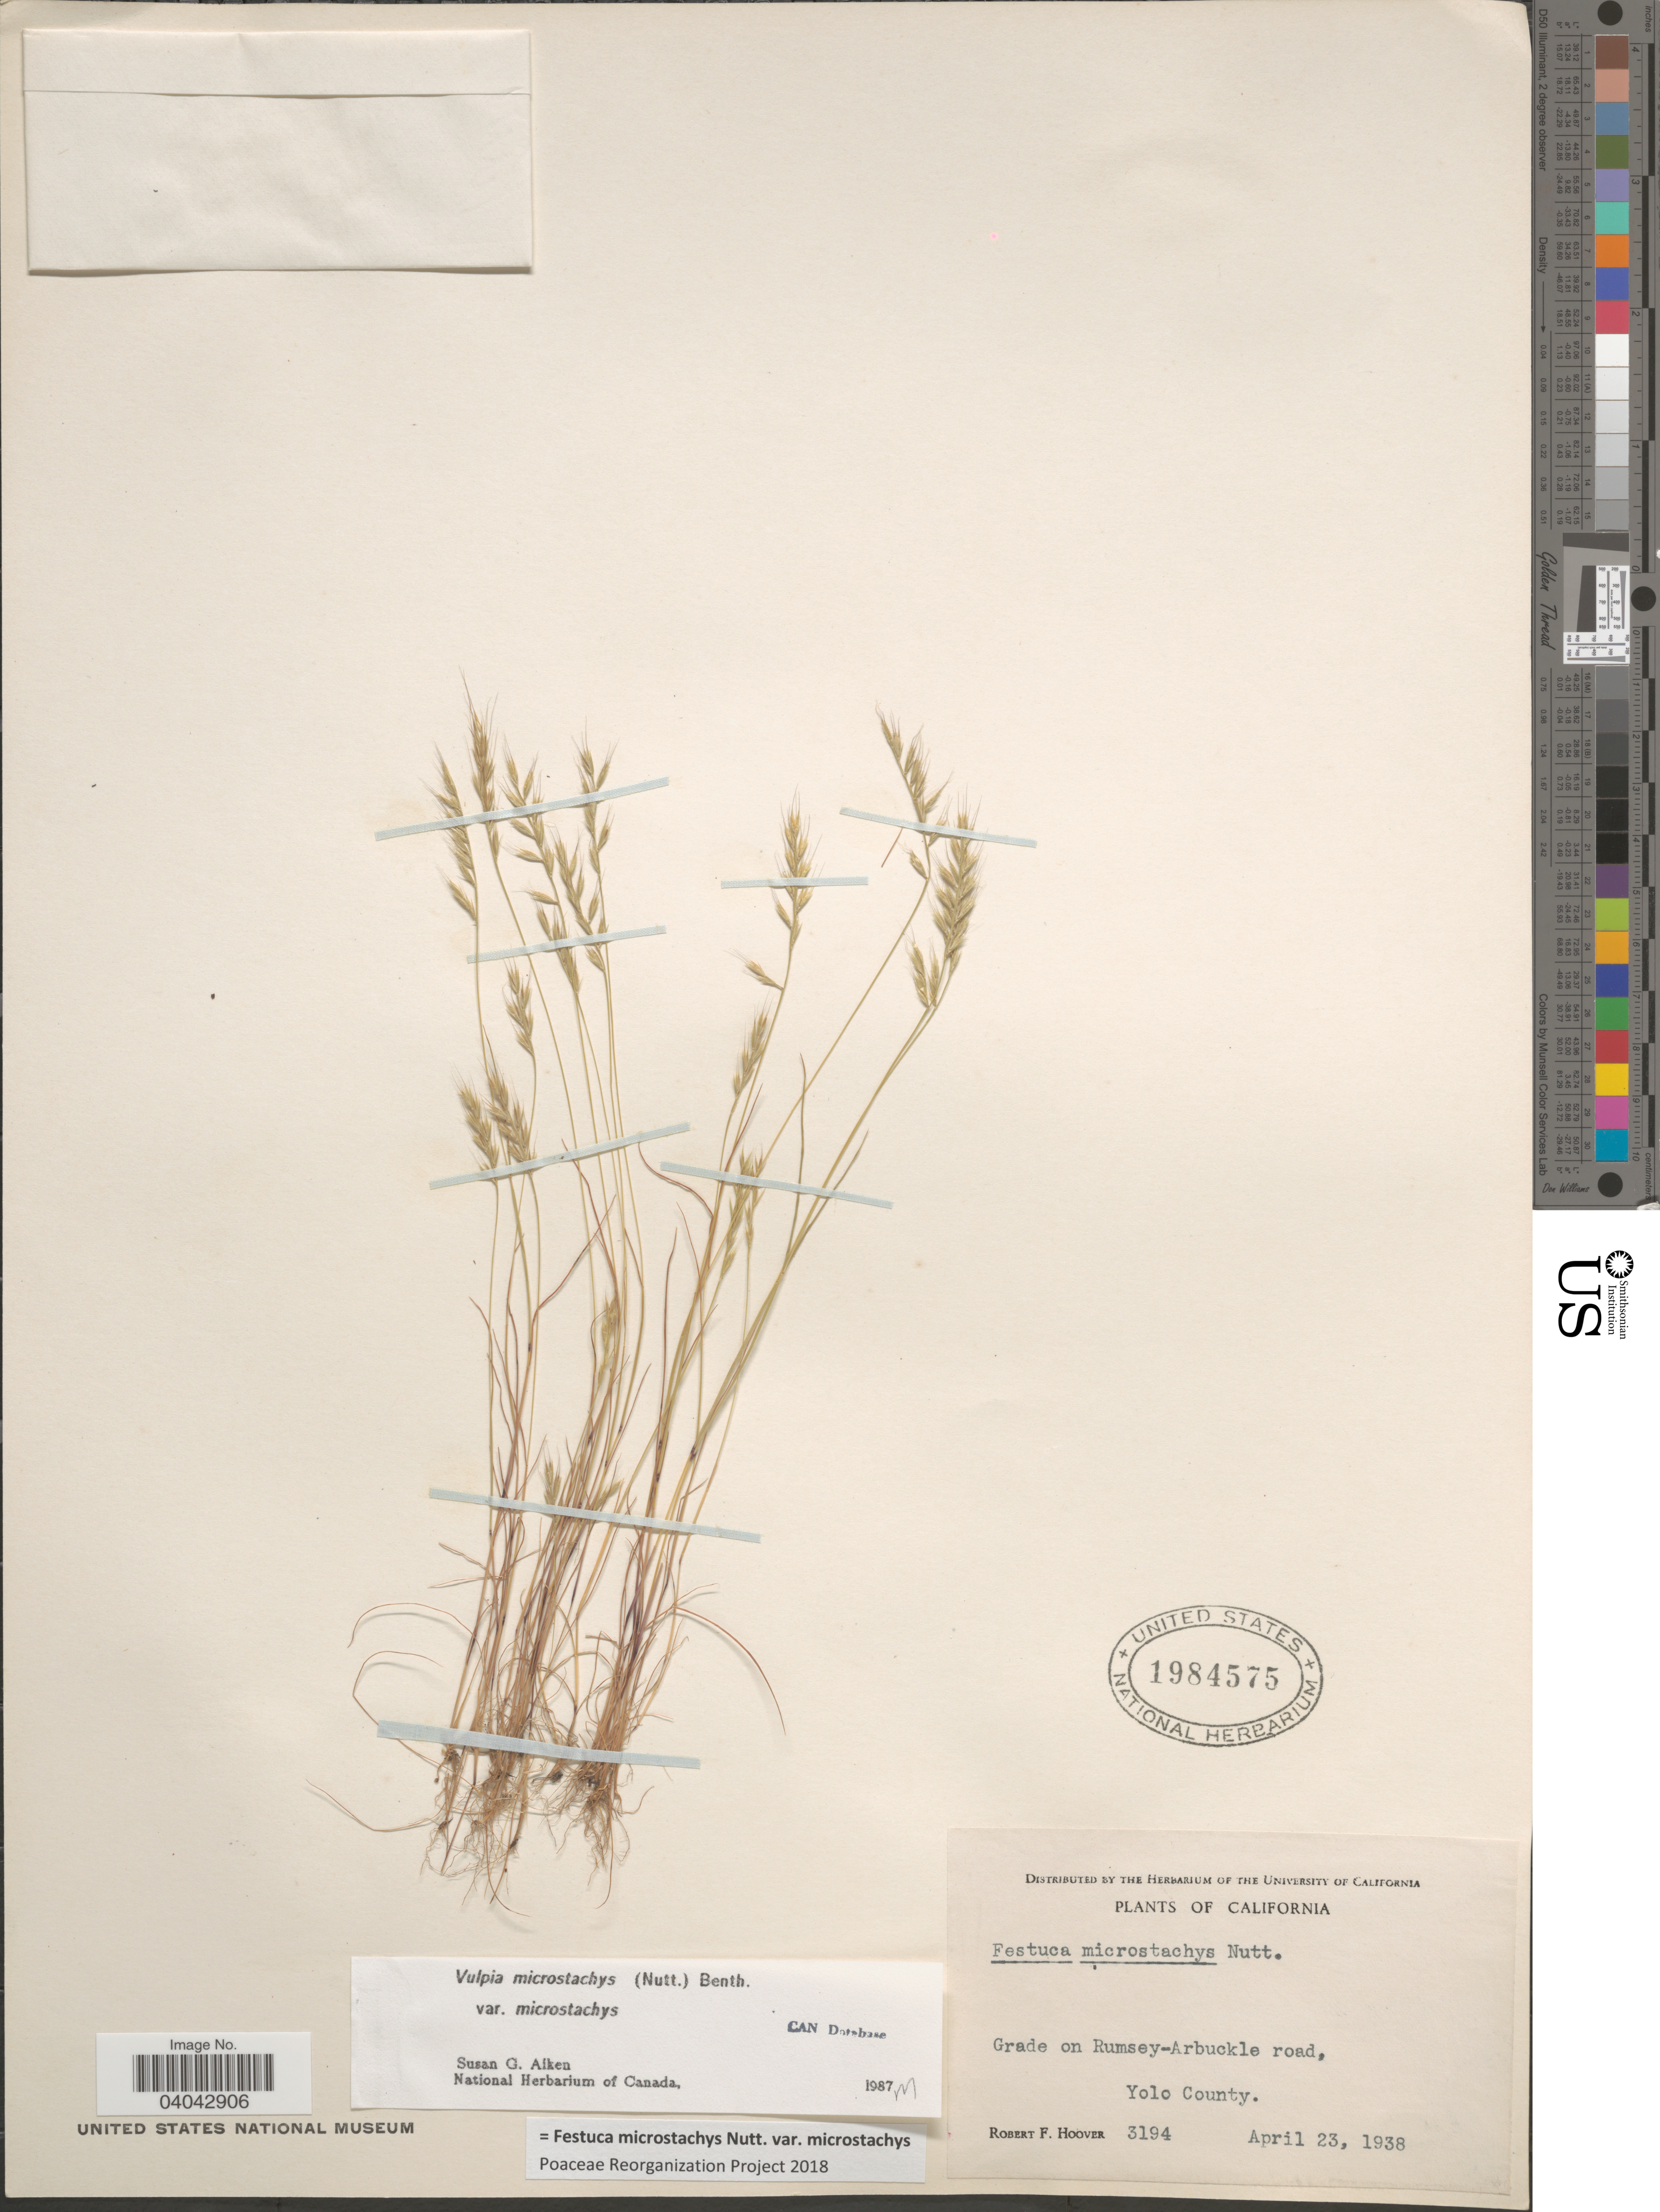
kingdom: Plantae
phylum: Tracheophyta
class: Liliopsida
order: Poales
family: Poaceae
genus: Festuca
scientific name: Festuca microstachys var. microstachys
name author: Nutt.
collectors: R. F. Hoover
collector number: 3194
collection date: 1938-04-23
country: United States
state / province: California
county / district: Yolo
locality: Grade on Rumsey-Arbuckle road, Yolo County.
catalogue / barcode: US 1984575